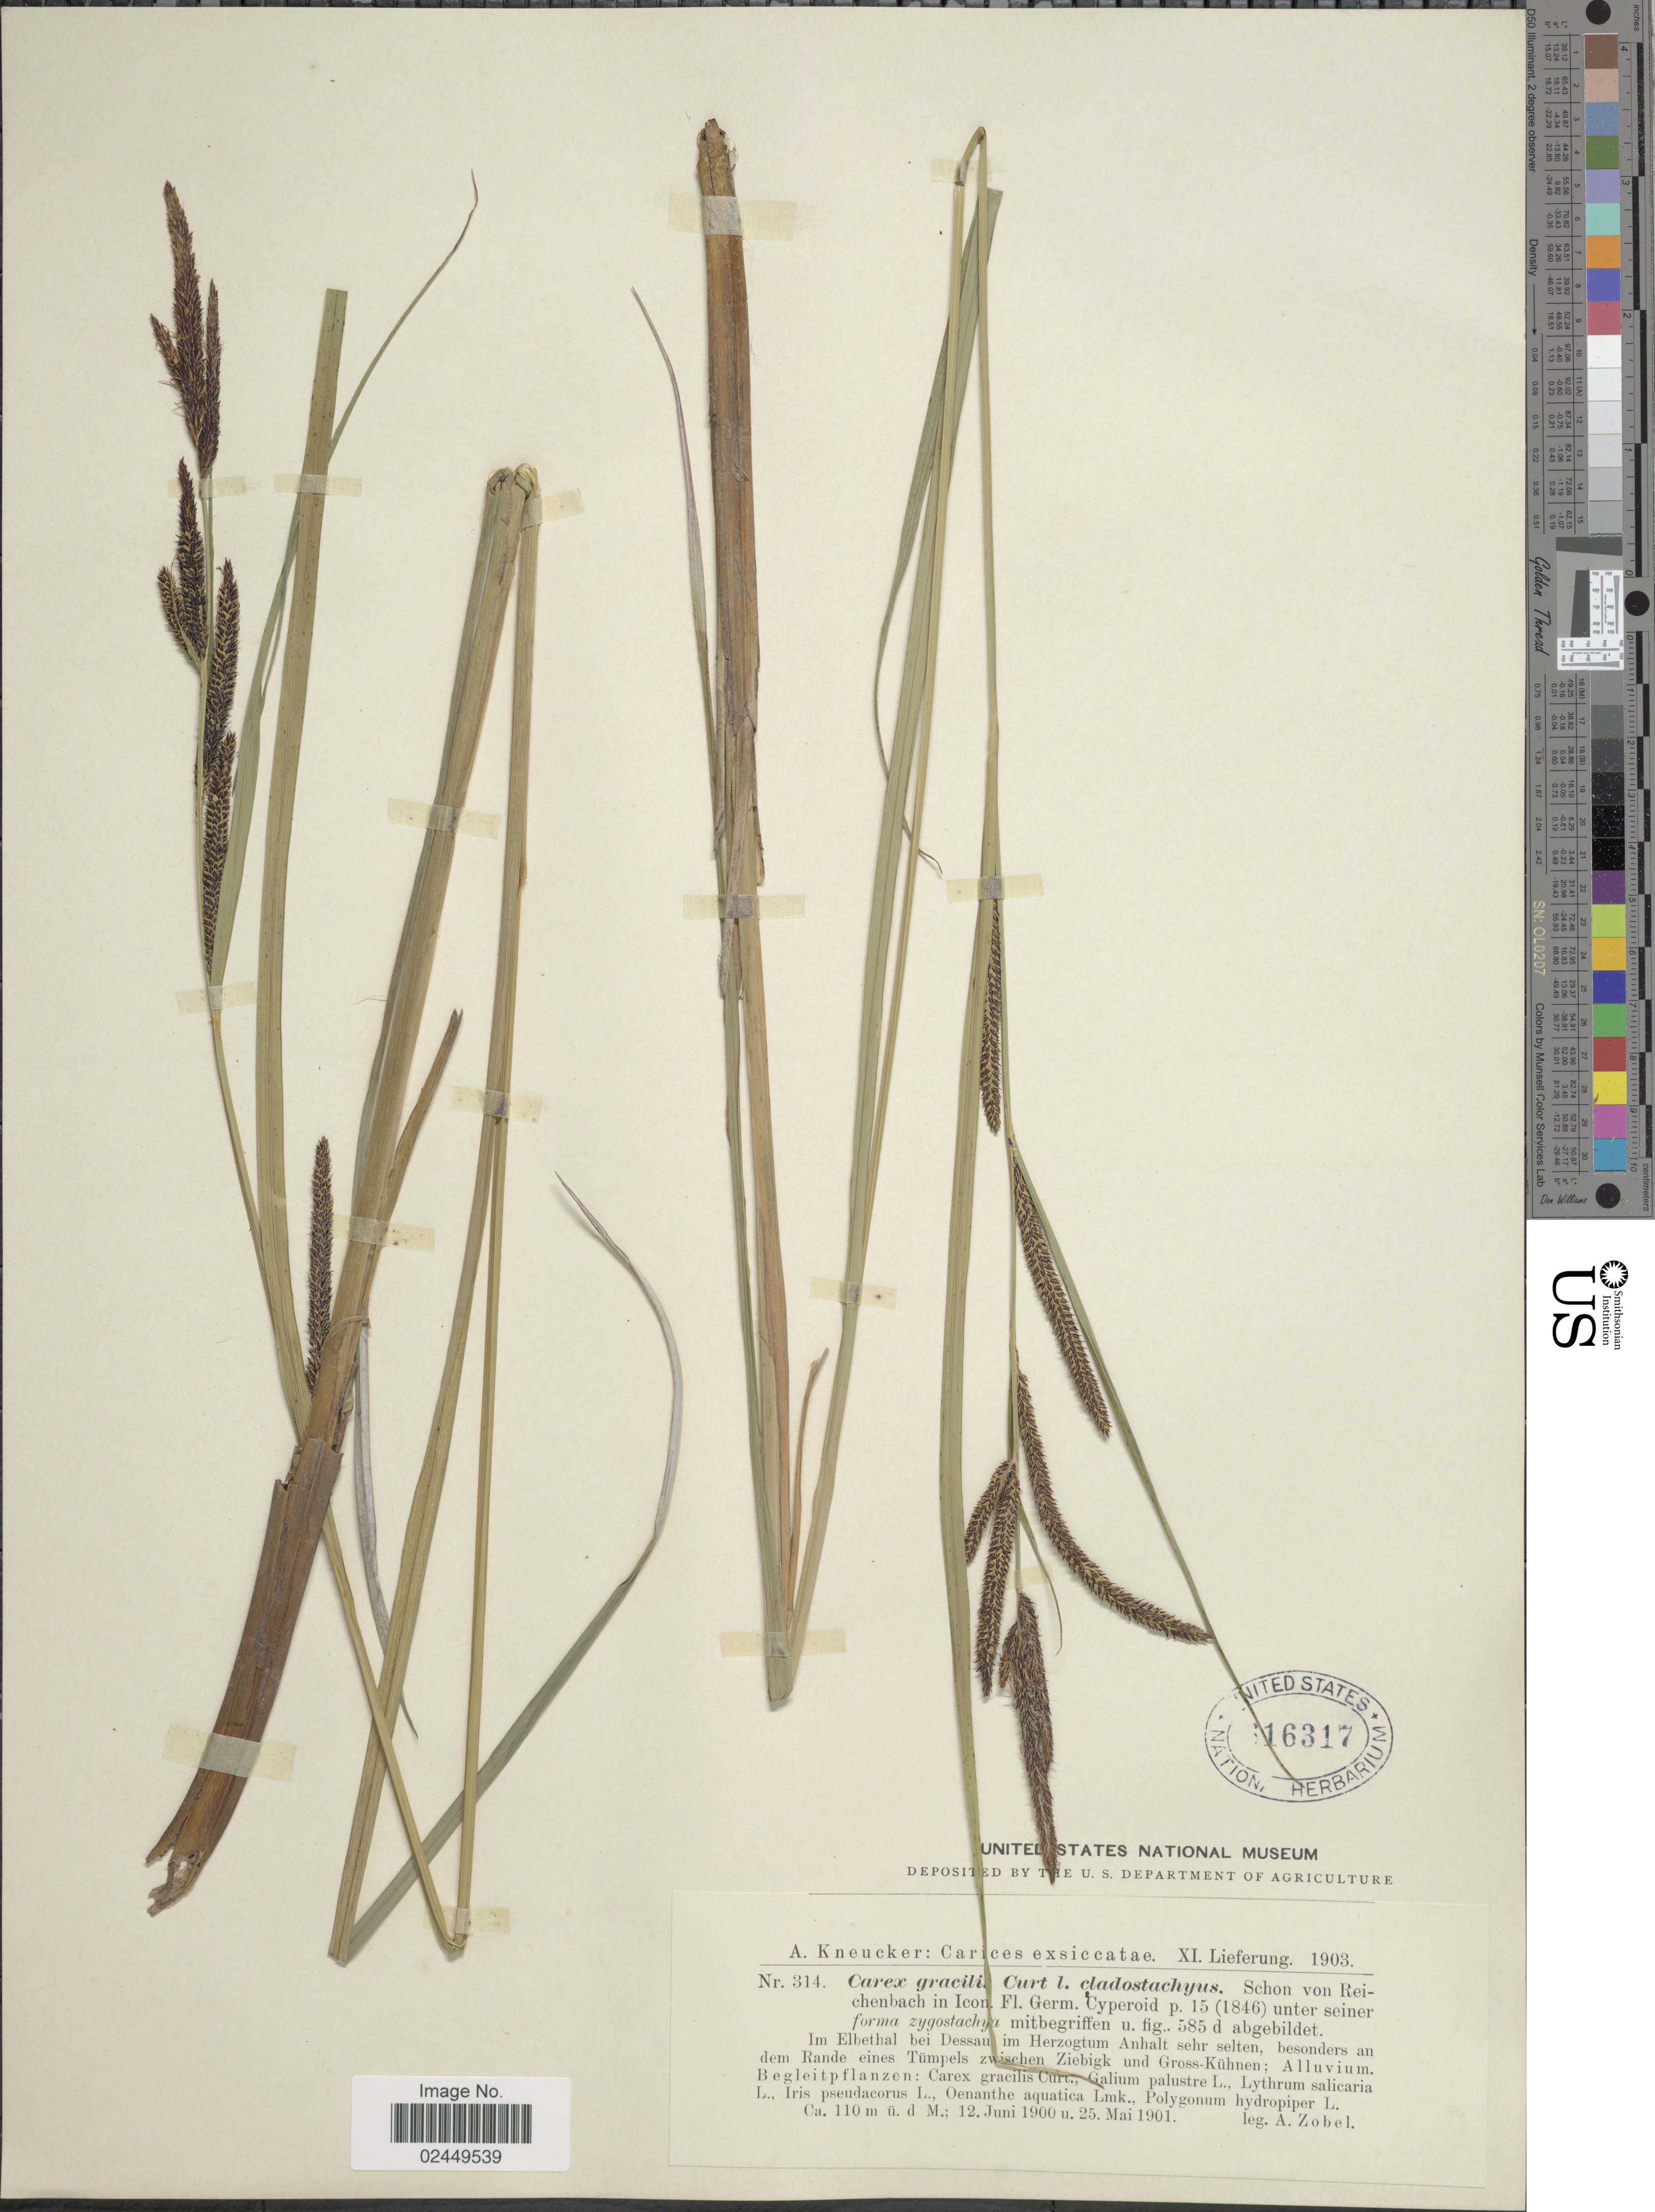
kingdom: Plantae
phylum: Tracheophyta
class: Liliopsida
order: Poales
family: Cyperaceae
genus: Carex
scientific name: Carex acuta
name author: L.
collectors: A. Zobel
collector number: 314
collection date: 1900-06-12/1901-05-25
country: Germany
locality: Im Elbethal bei Dessau im Herzogtun Anhalt sehr selten, besonders an dem Rande eines Tumpels Zwischen Ziebigk un Gross-Kuhnen.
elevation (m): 110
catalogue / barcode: US 316317